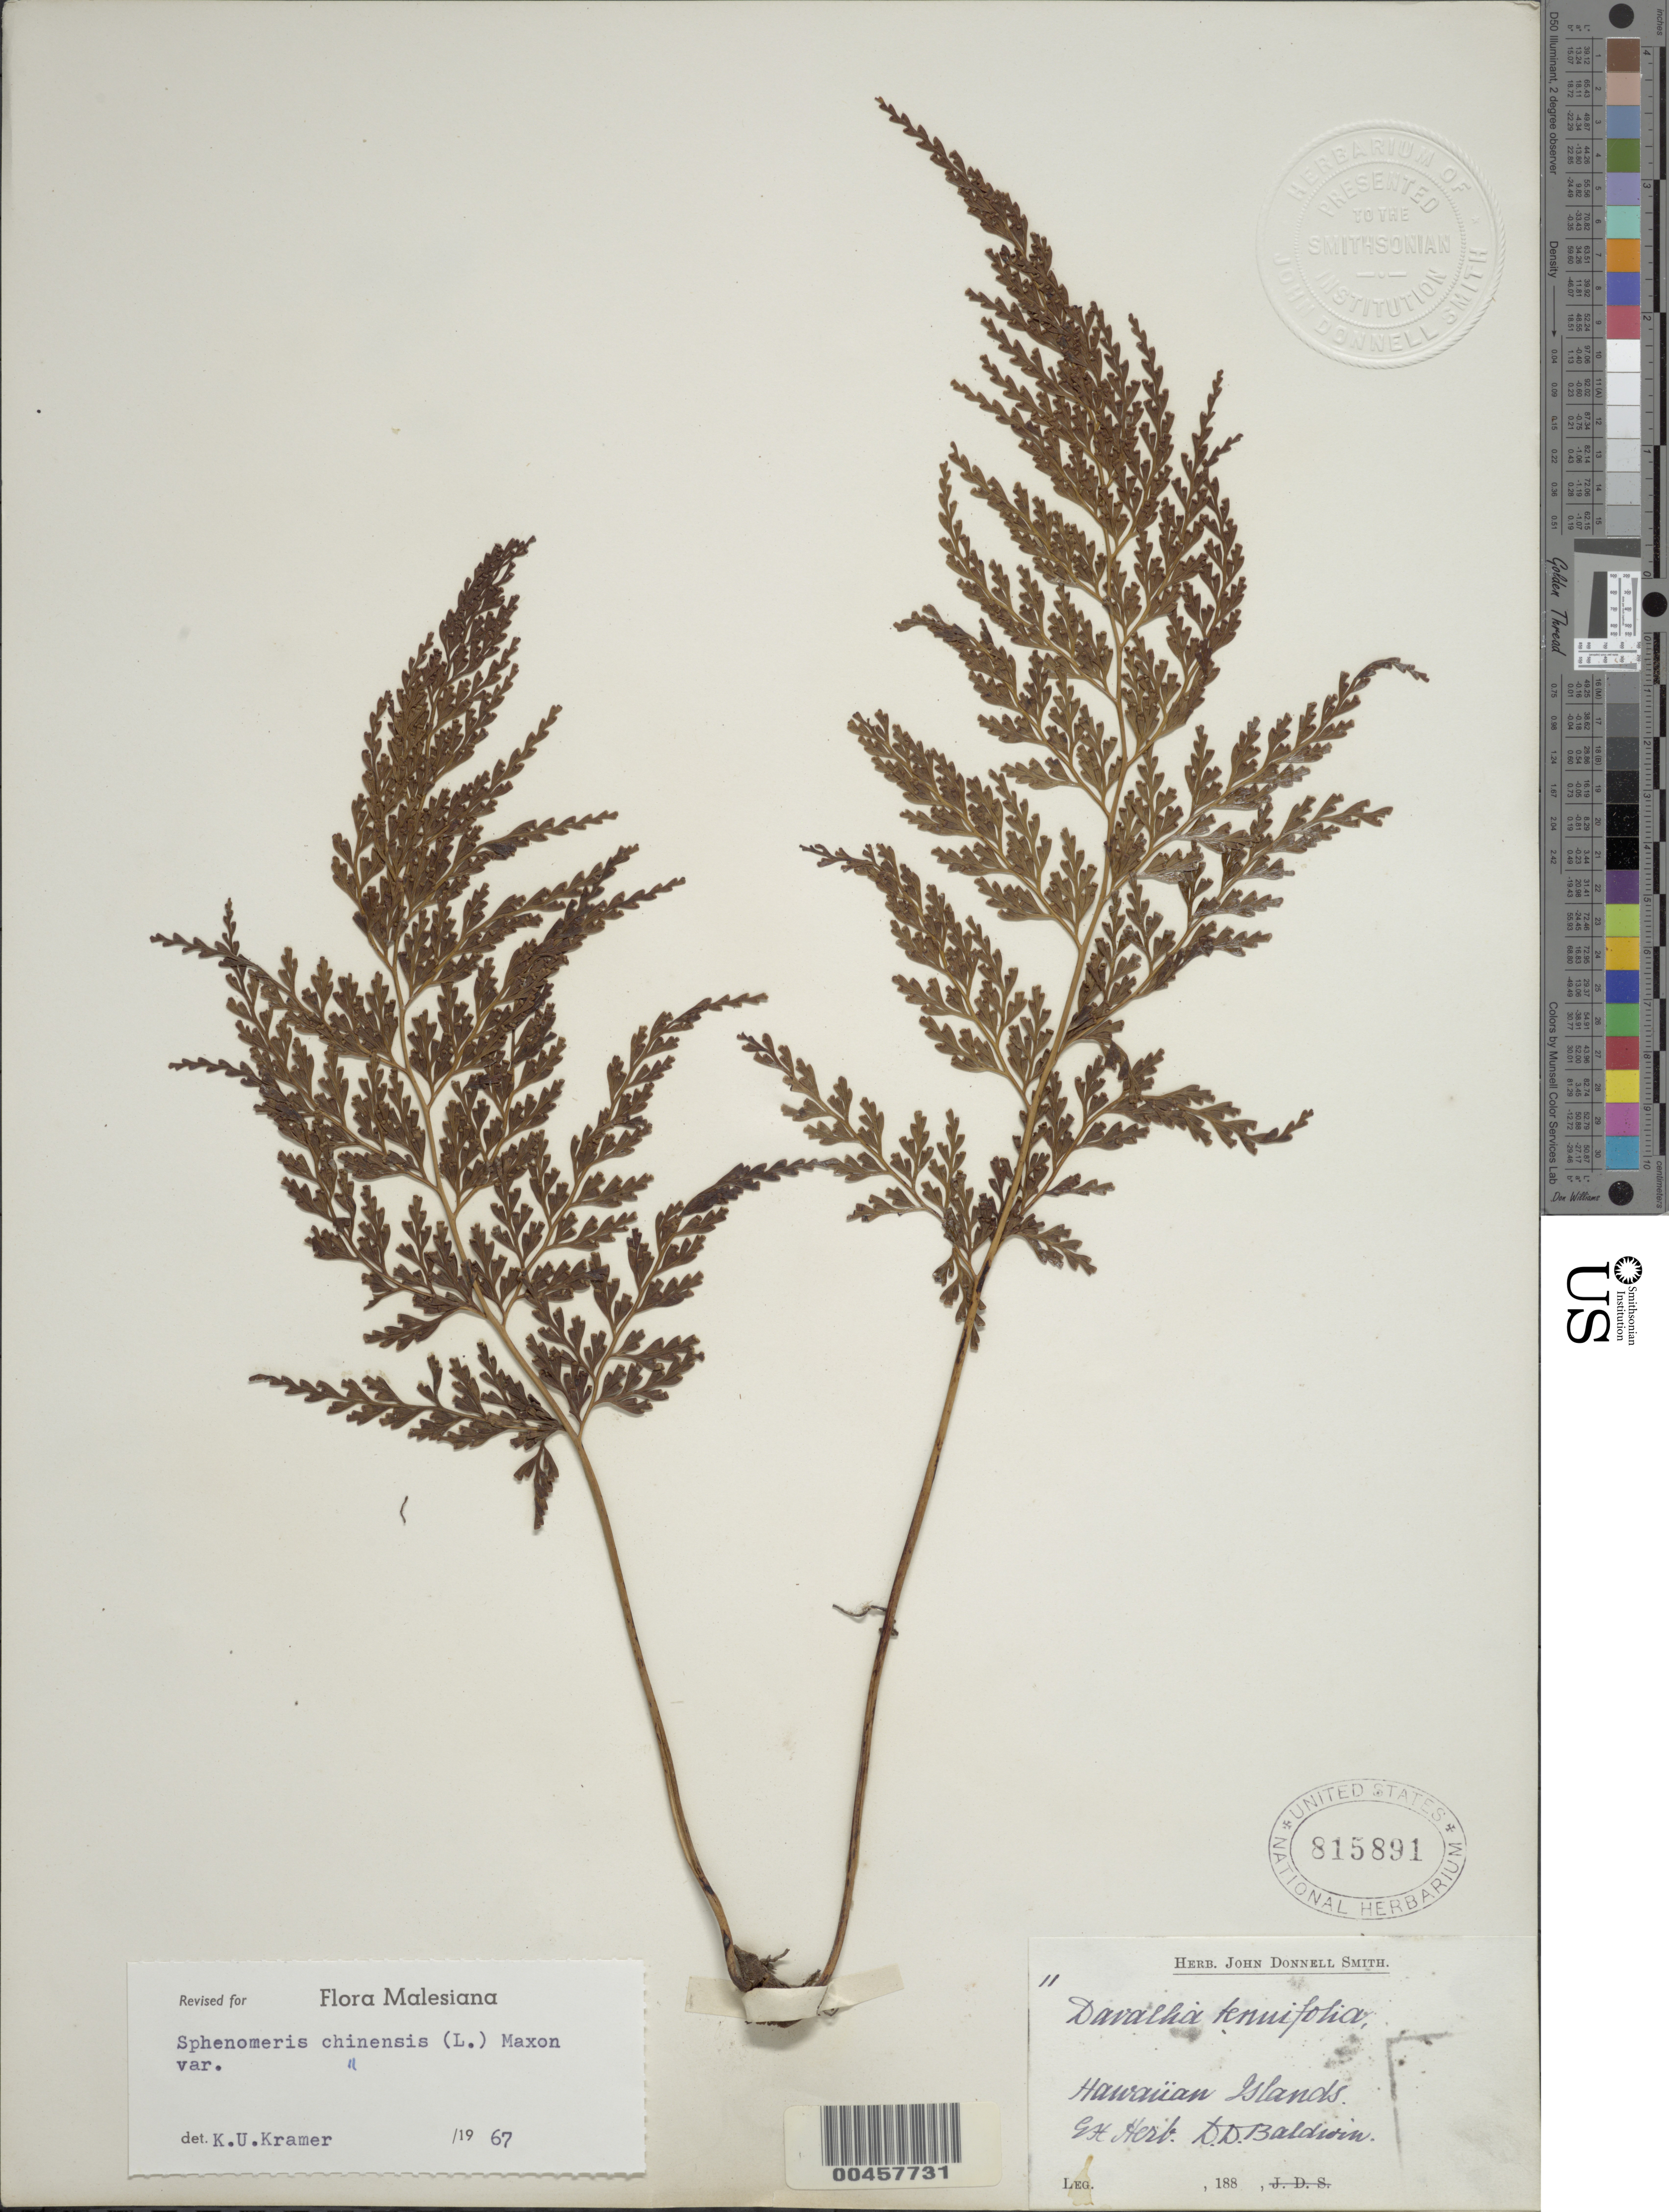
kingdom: Plantae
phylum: Tracheophyta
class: Polypodiopsida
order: Polypodiales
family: Lindsaeaceae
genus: Sphenomeris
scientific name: Sphenomeris chinensis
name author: (L.) Maxon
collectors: D. Baldwin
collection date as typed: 188-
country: United States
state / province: Hawaii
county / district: Hawaii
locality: Hawaiian Islands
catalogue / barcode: US 815891